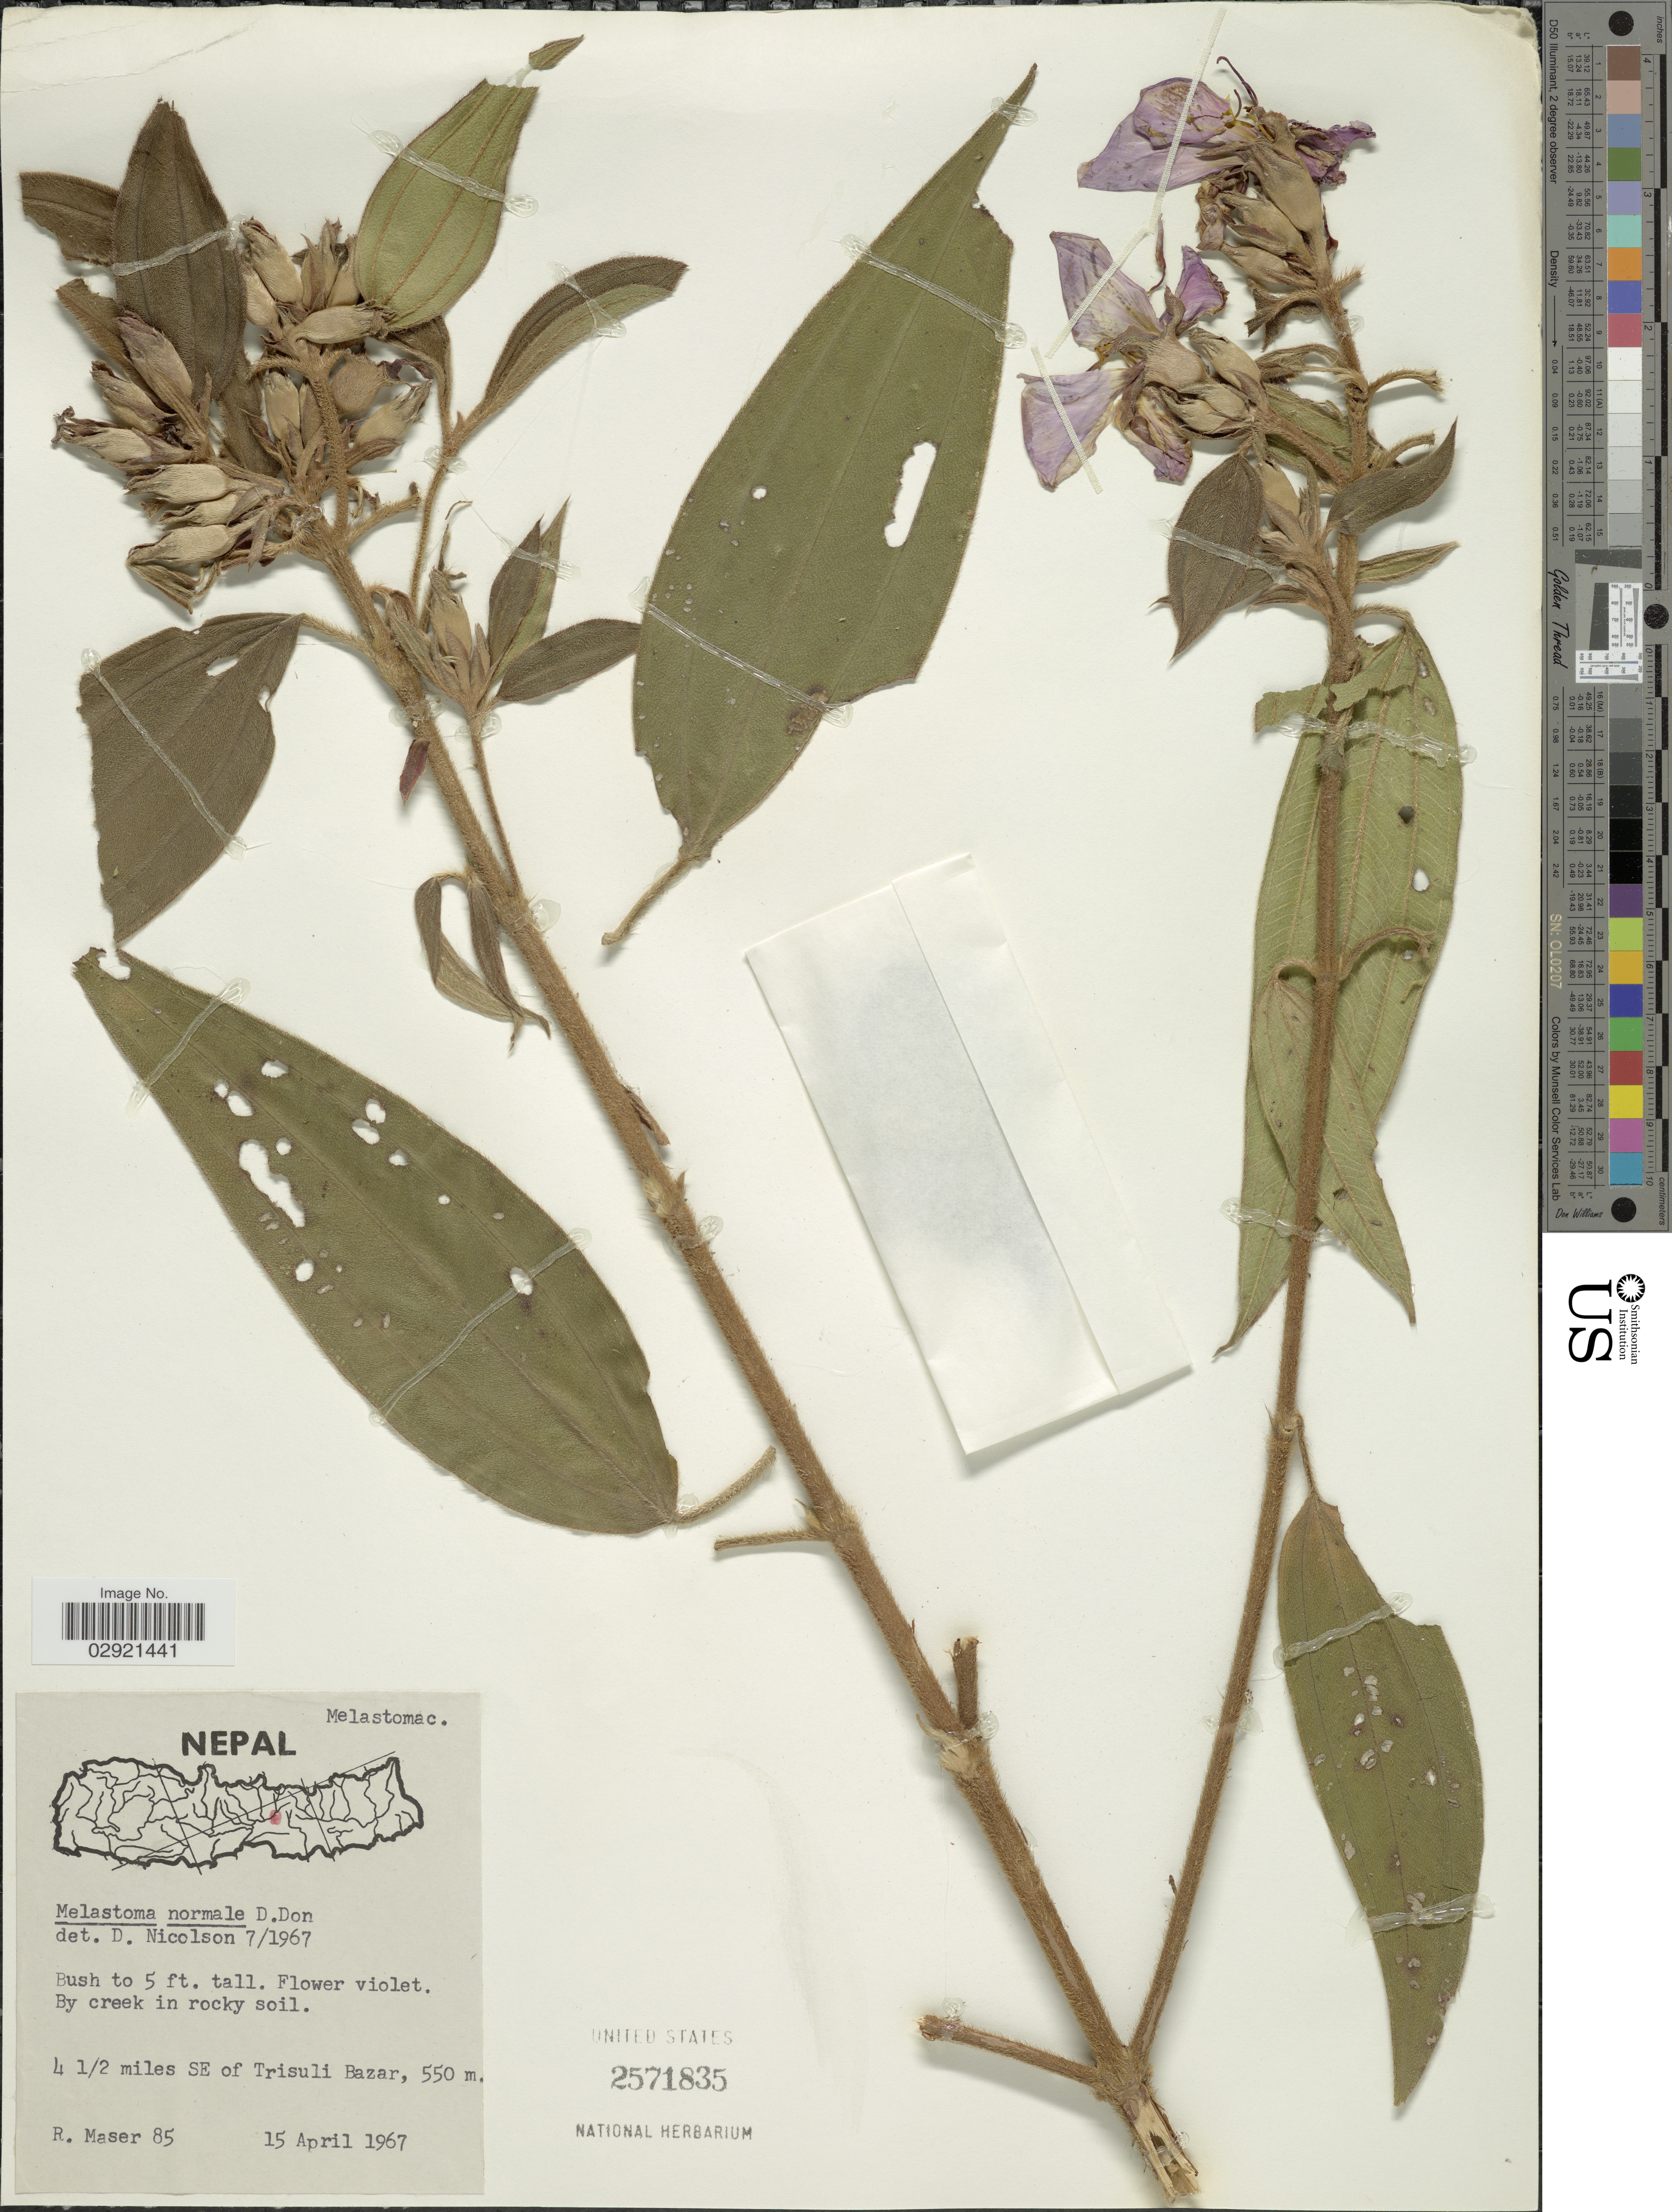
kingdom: Plantae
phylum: Tracheophyta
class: Magnoliopsida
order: Myrtales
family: Melastomataceae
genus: Melastoma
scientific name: Melastoma malabathricum subsp. normale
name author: L.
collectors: R. Maser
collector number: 85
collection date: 1967-04-15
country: Nepal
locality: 4 ½ miles SE of Trisuli Bazar.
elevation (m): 550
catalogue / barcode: US 2571835